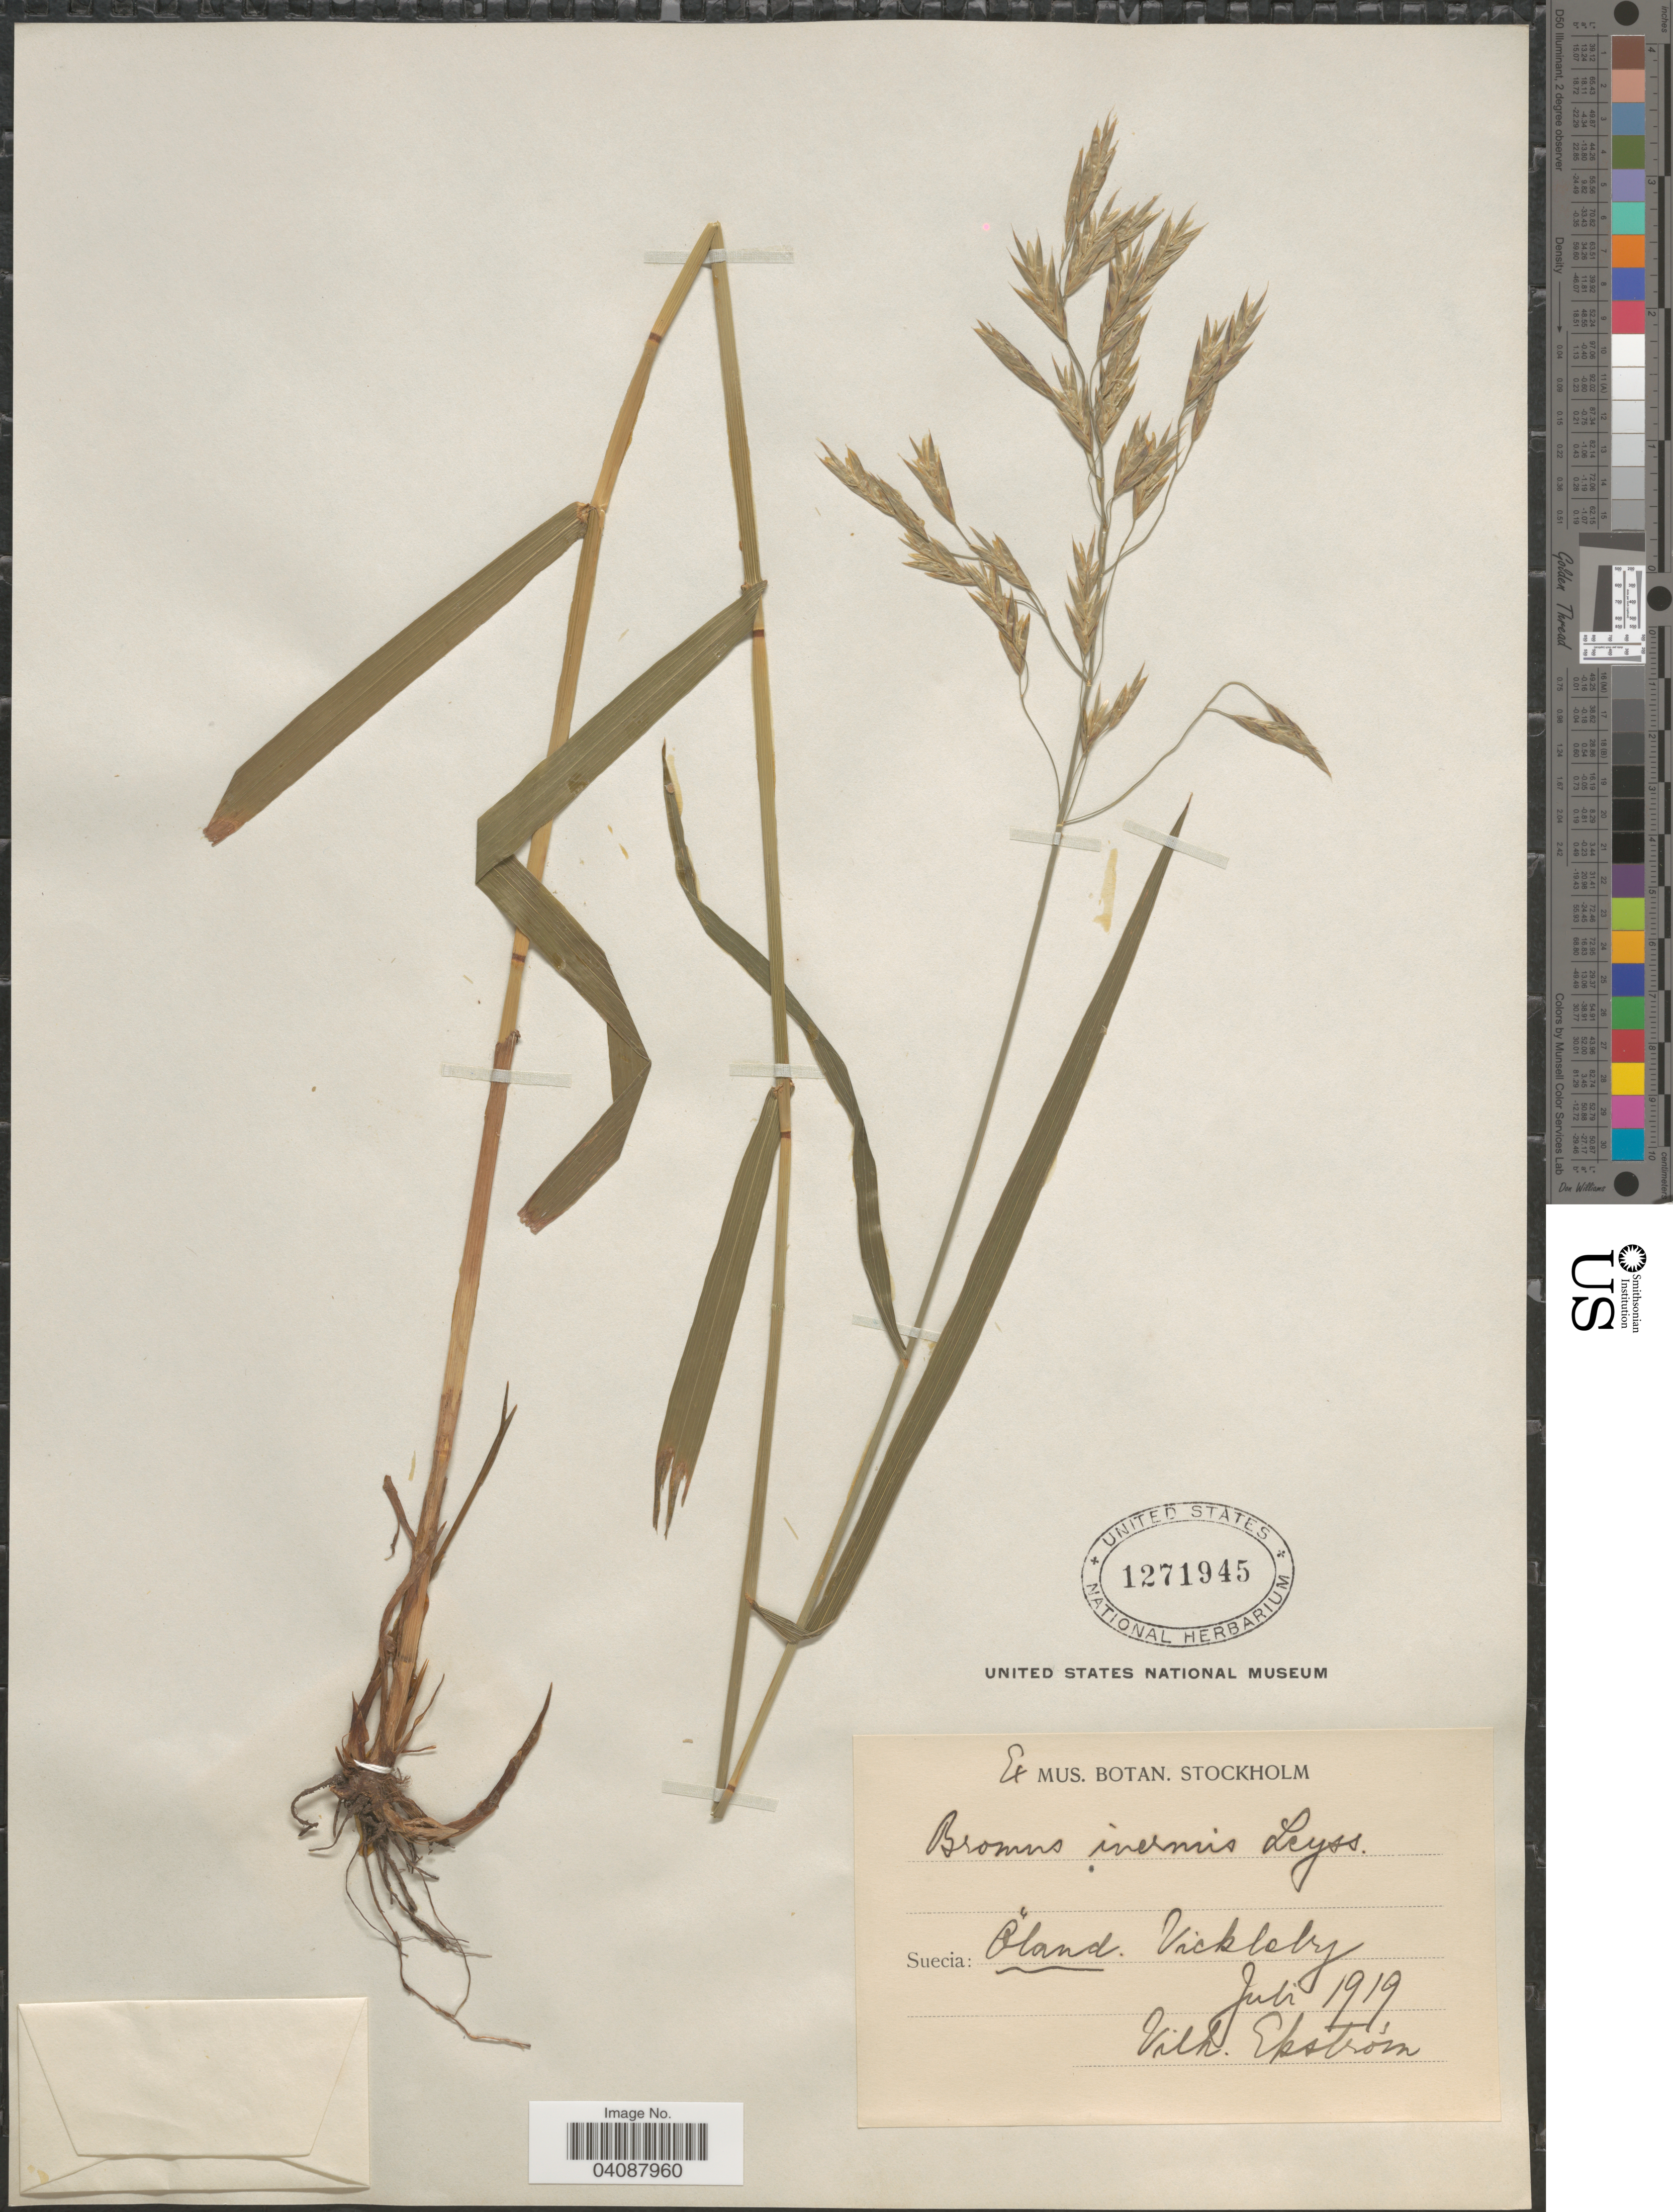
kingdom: Plantae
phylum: Tracheophyta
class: Liliopsida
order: Poales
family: Poaceae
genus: Bromus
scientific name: Bromus inermis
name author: Leyss.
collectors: V. Ekstrom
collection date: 1919-07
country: Sweden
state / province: Kalmar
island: Oland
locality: Suecia: Öland. Vickleby.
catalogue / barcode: US 1271945